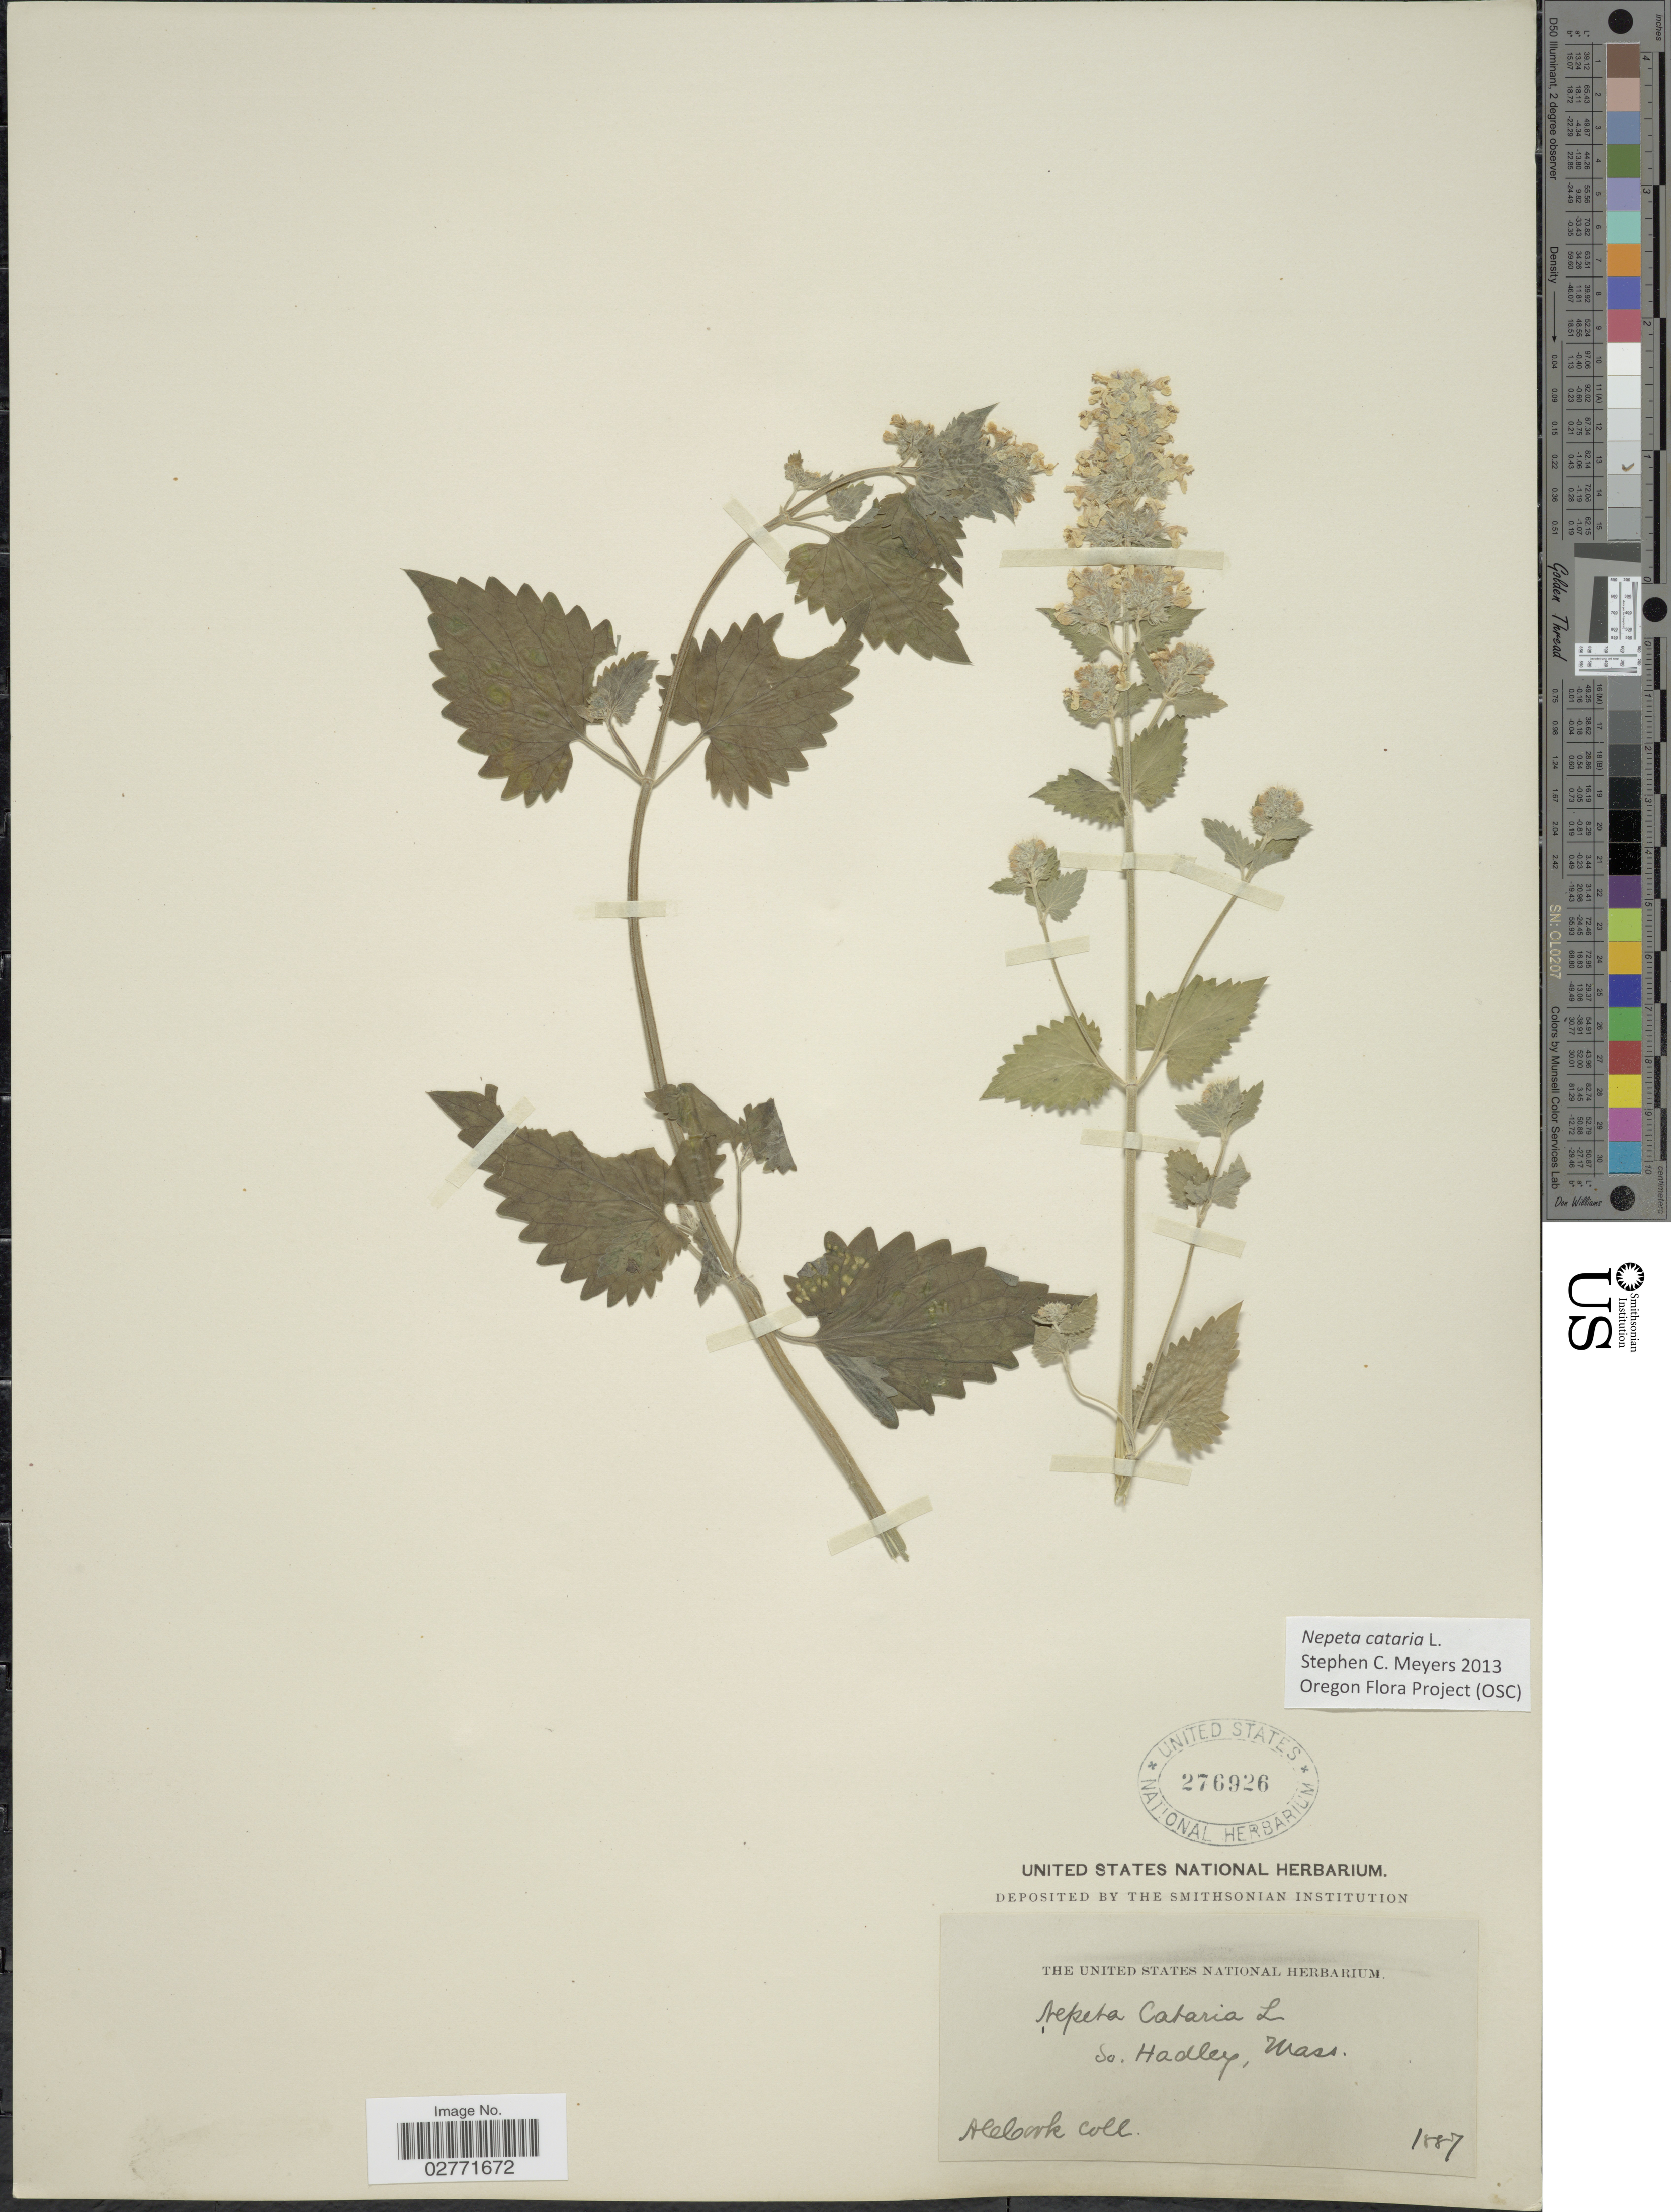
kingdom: Plantae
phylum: Tracheophyta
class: Magnoliopsida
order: Lamiales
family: Lamiaceae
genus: Nepeta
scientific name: Nepeta cataria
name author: L.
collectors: A. Cook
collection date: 1887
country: United States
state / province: Massachusetts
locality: So. Hadley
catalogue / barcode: US 276926